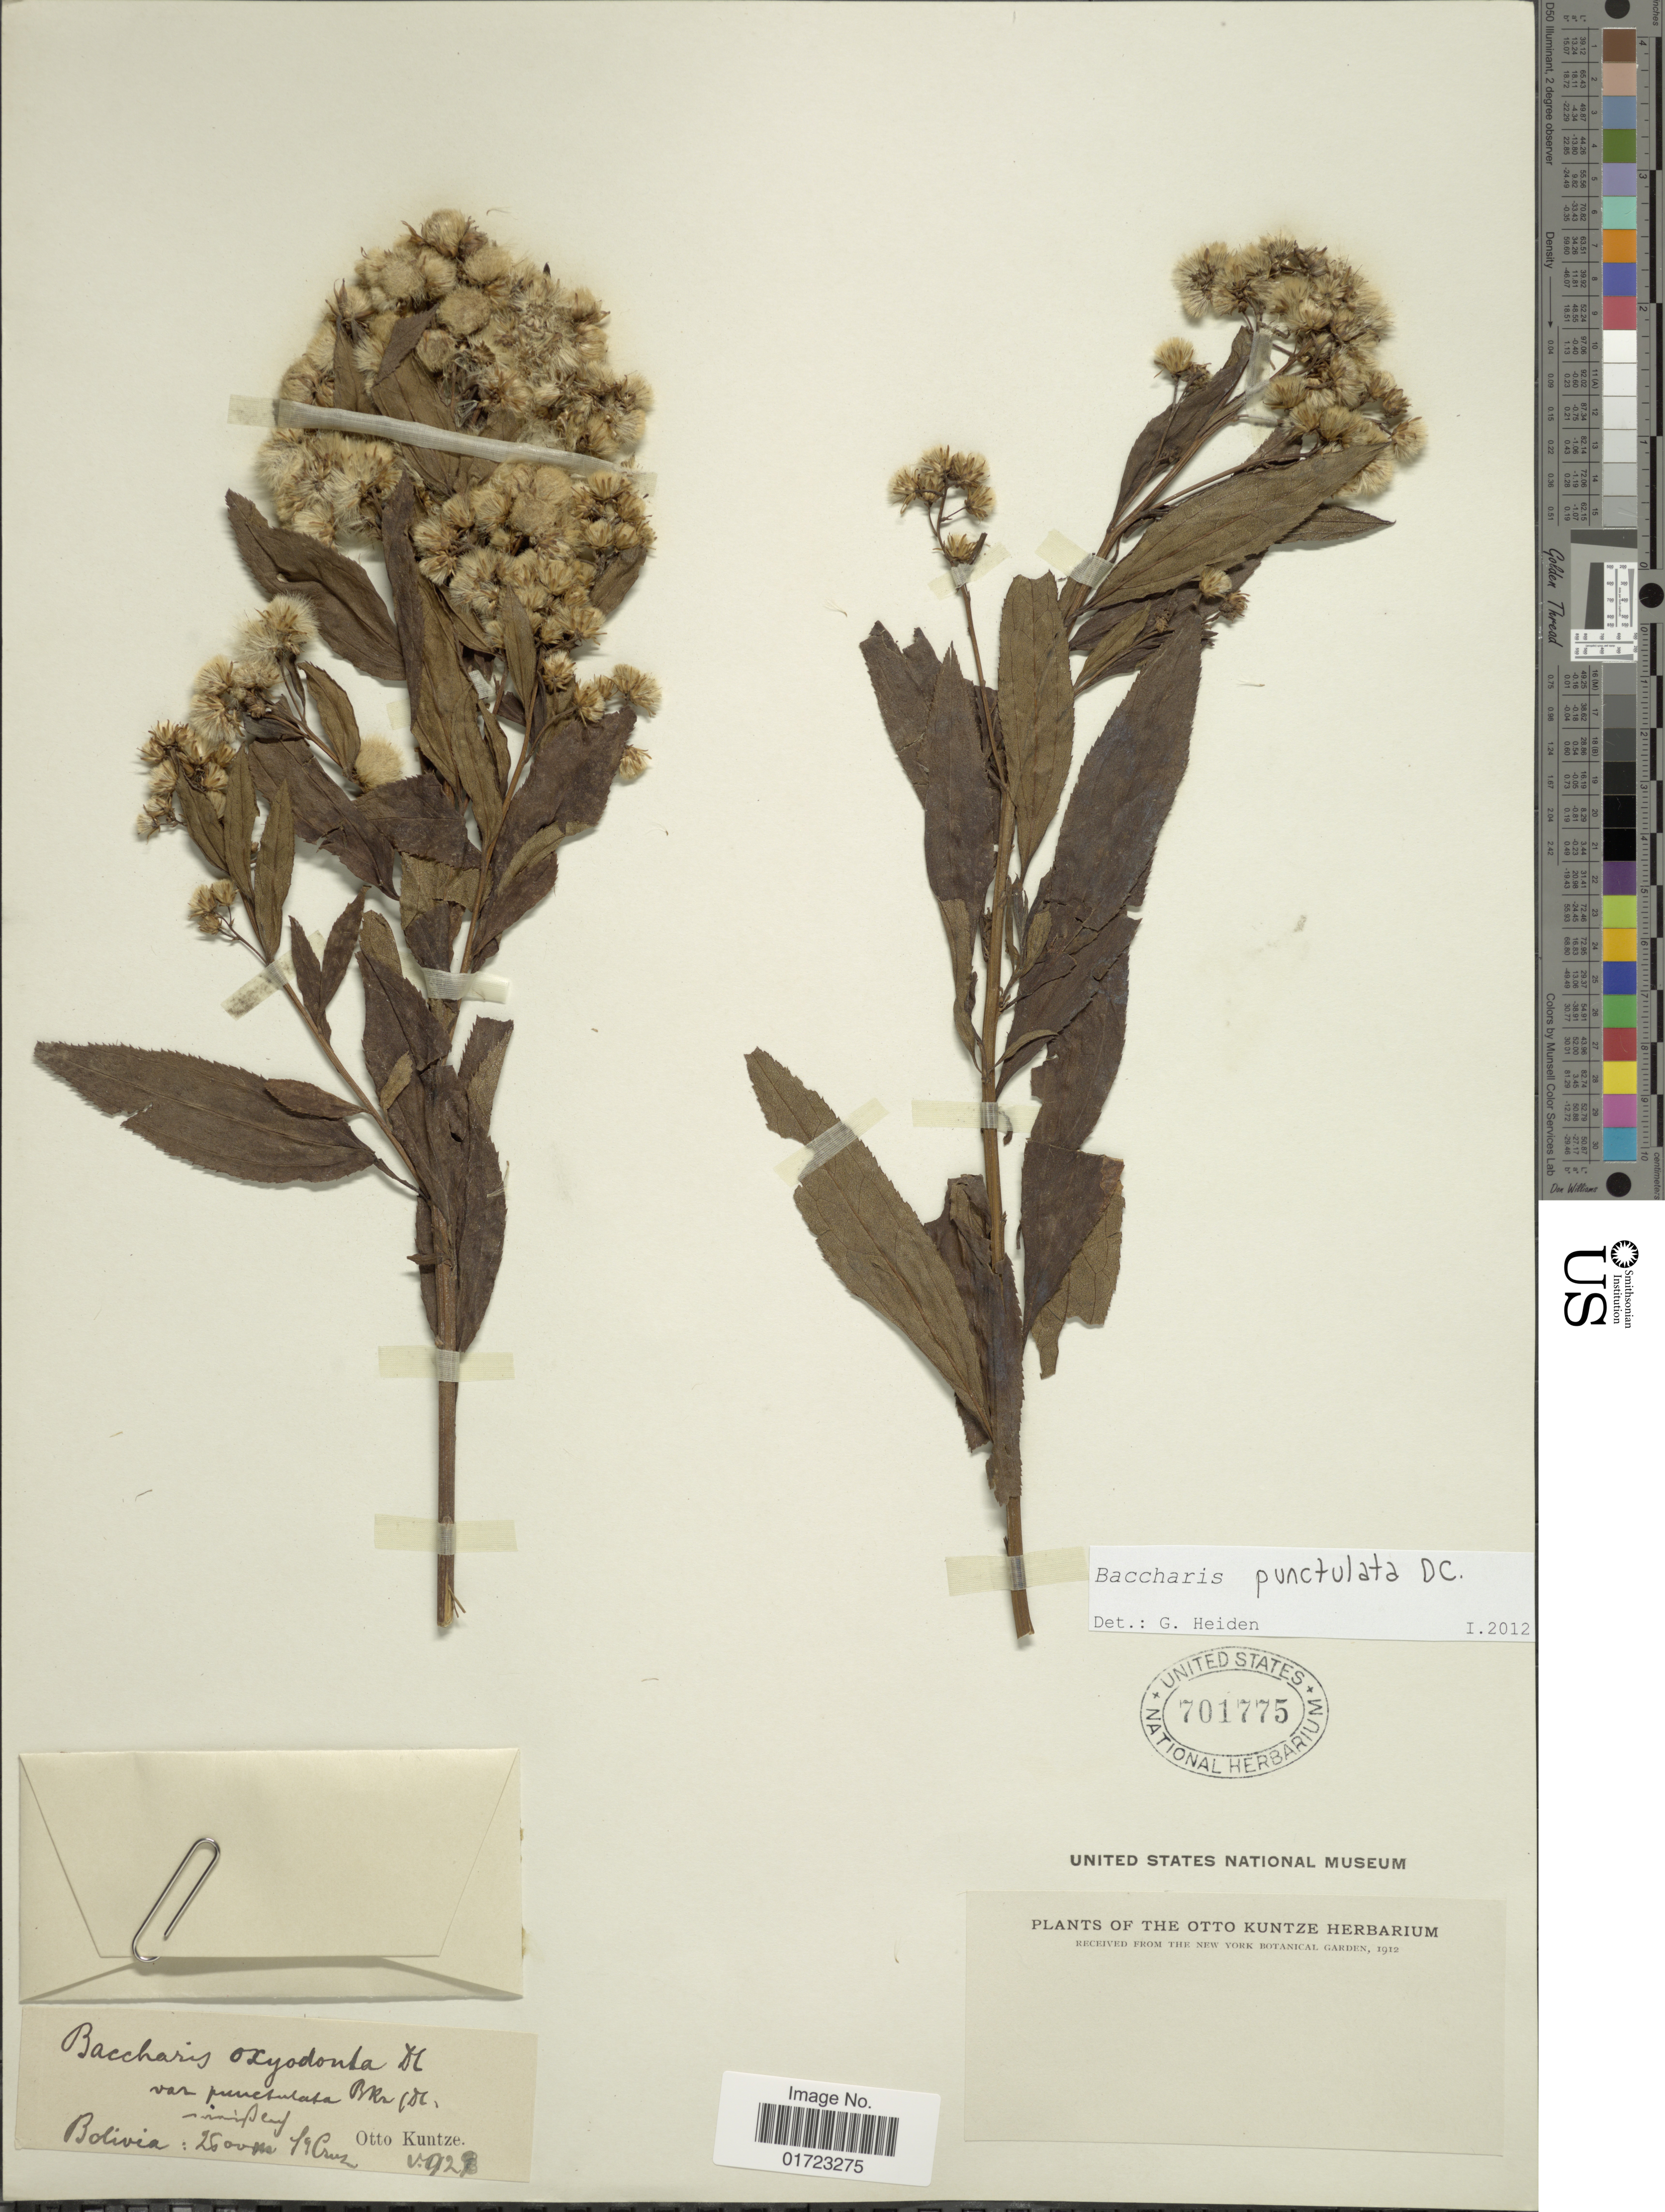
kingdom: Plantae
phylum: Tracheophyta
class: Magnoliopsida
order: Asterales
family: Asteraceae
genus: Baccharis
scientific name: Baccharis punctulata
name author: DC.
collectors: C.E.O. Kuntze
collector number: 929*?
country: Bolivia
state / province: Santa Cruz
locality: Bolivia: Sta Cruz.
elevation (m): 2600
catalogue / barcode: US 701775